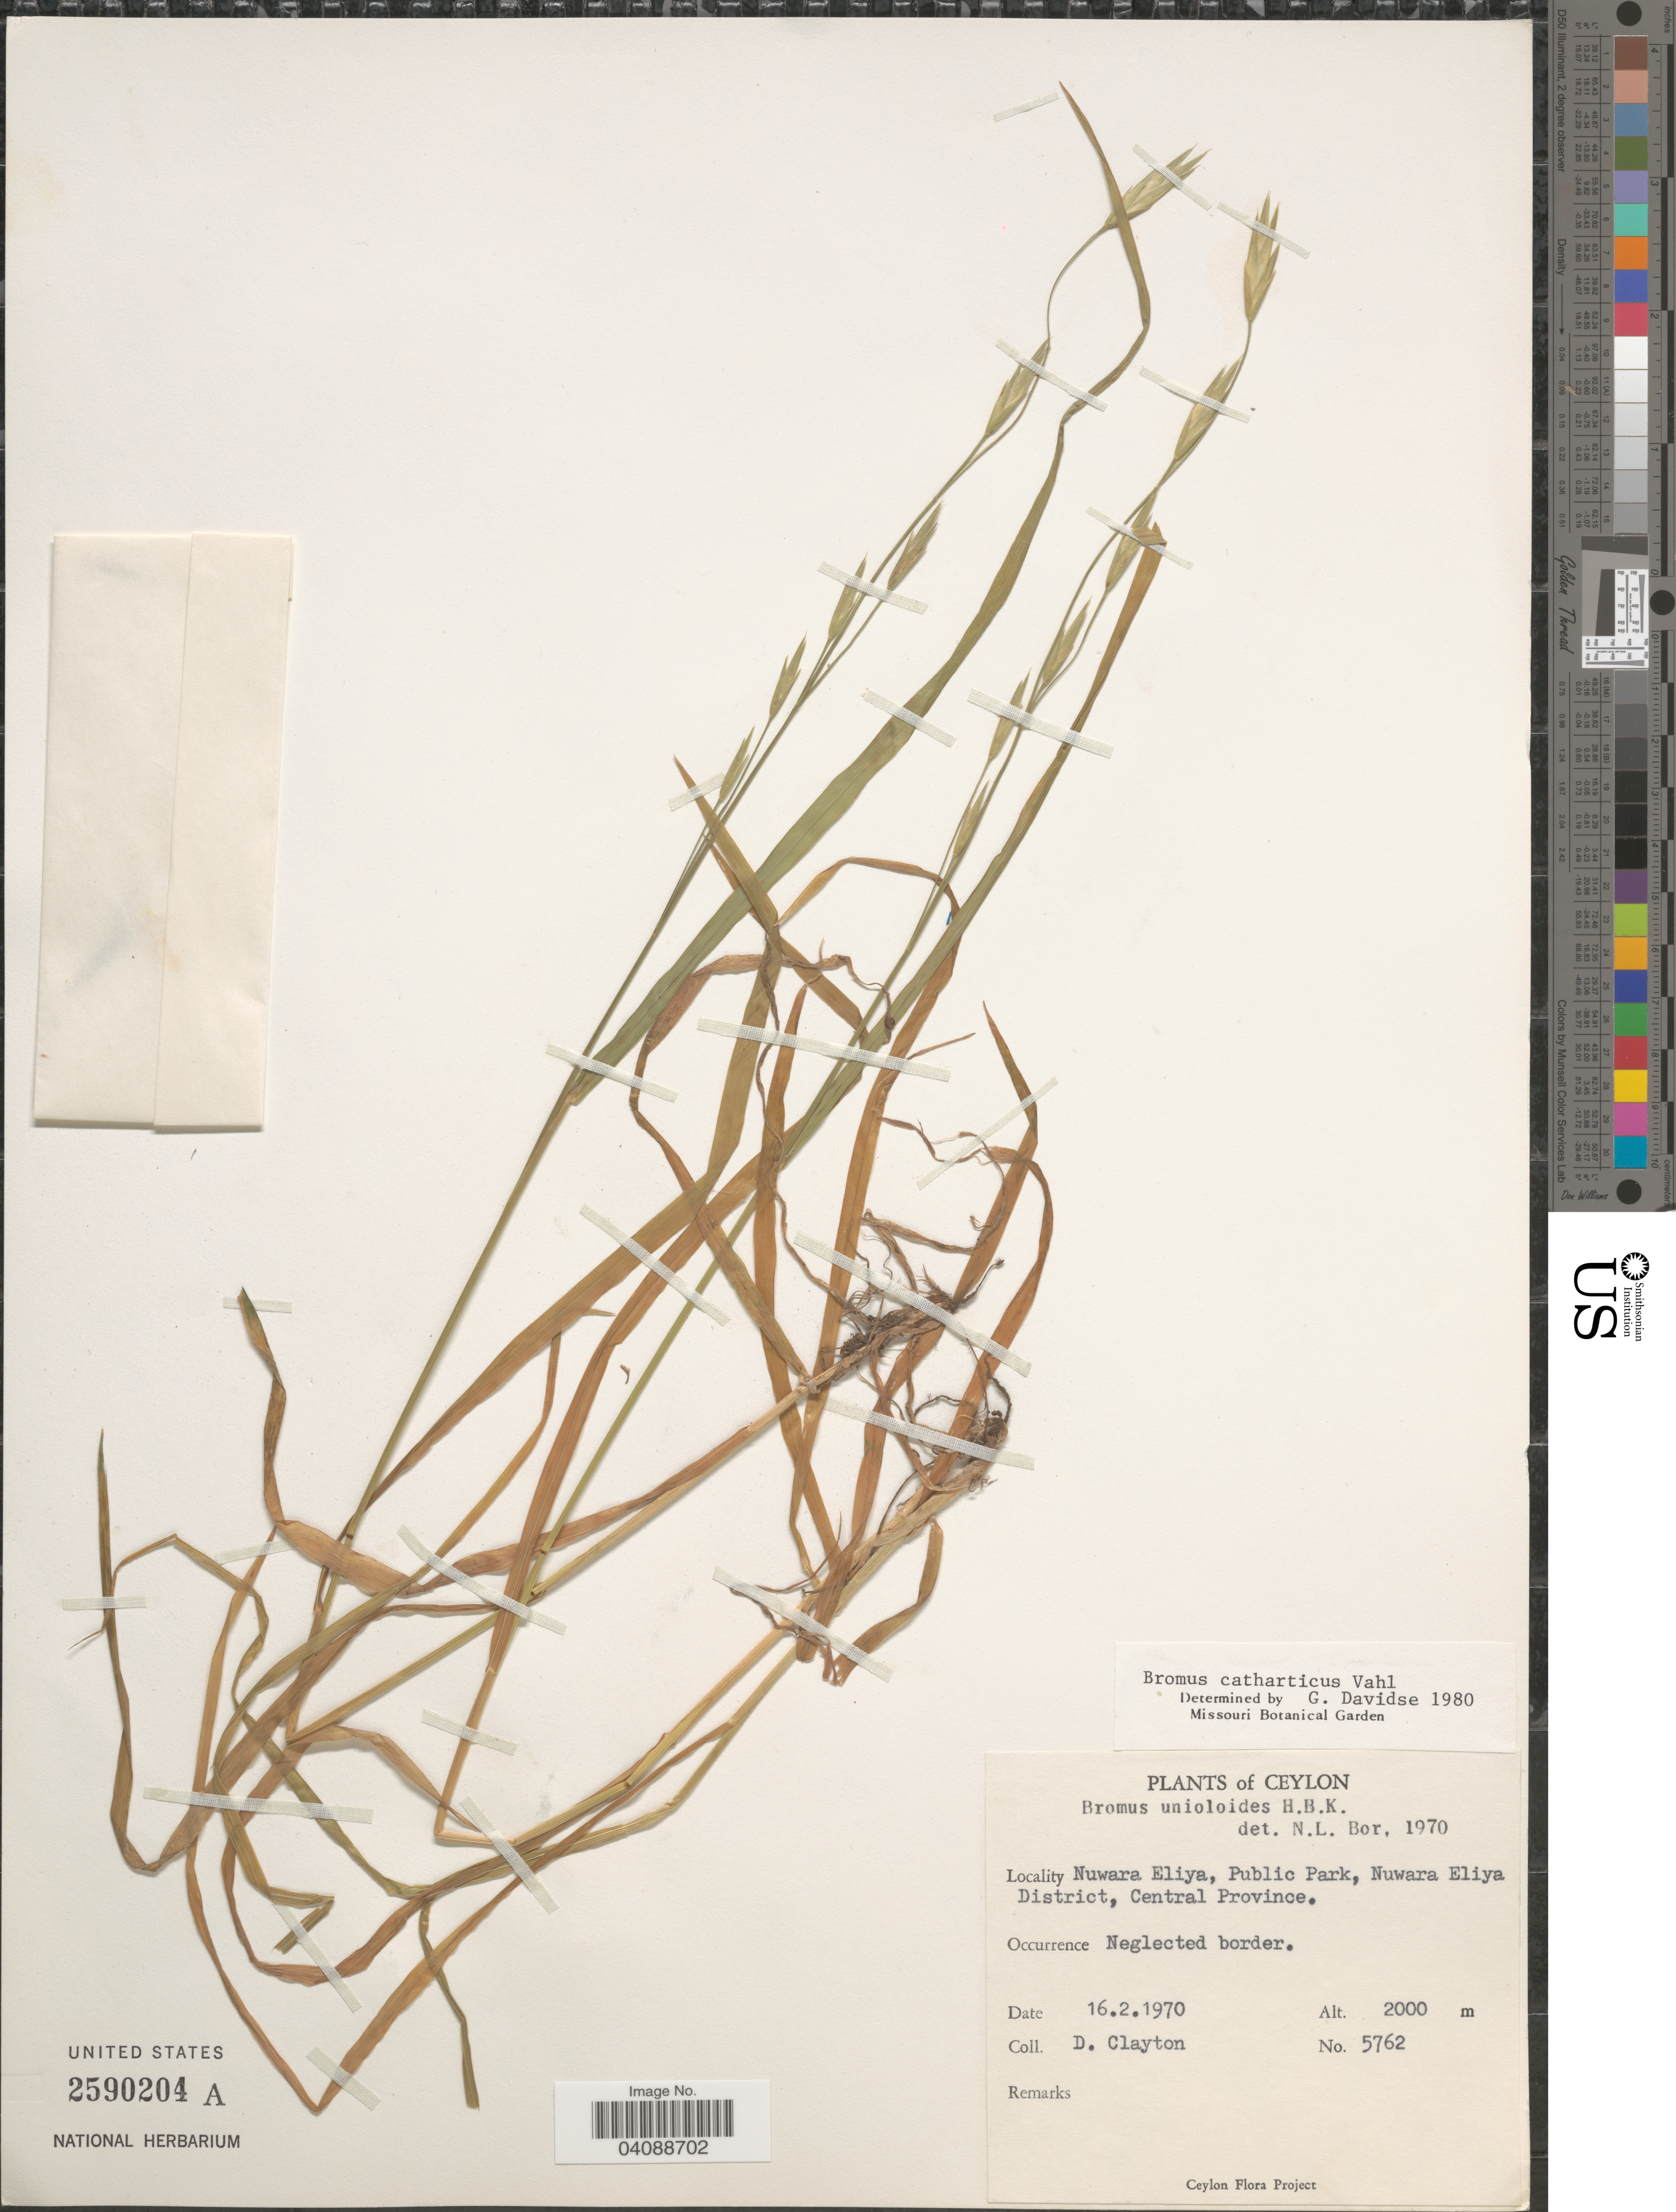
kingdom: Plantae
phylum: Tracheophyta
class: Liliopsida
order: Poales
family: Poaceae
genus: Bromus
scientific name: Bromus catharticus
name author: Vahl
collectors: D. Clayton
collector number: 5762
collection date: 1970-02-16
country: Sri Lanka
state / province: Central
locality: Ceylon. Nuwara Eliya, Public Park, Nuwara Eliya District.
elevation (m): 2000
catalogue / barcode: US 2590204A